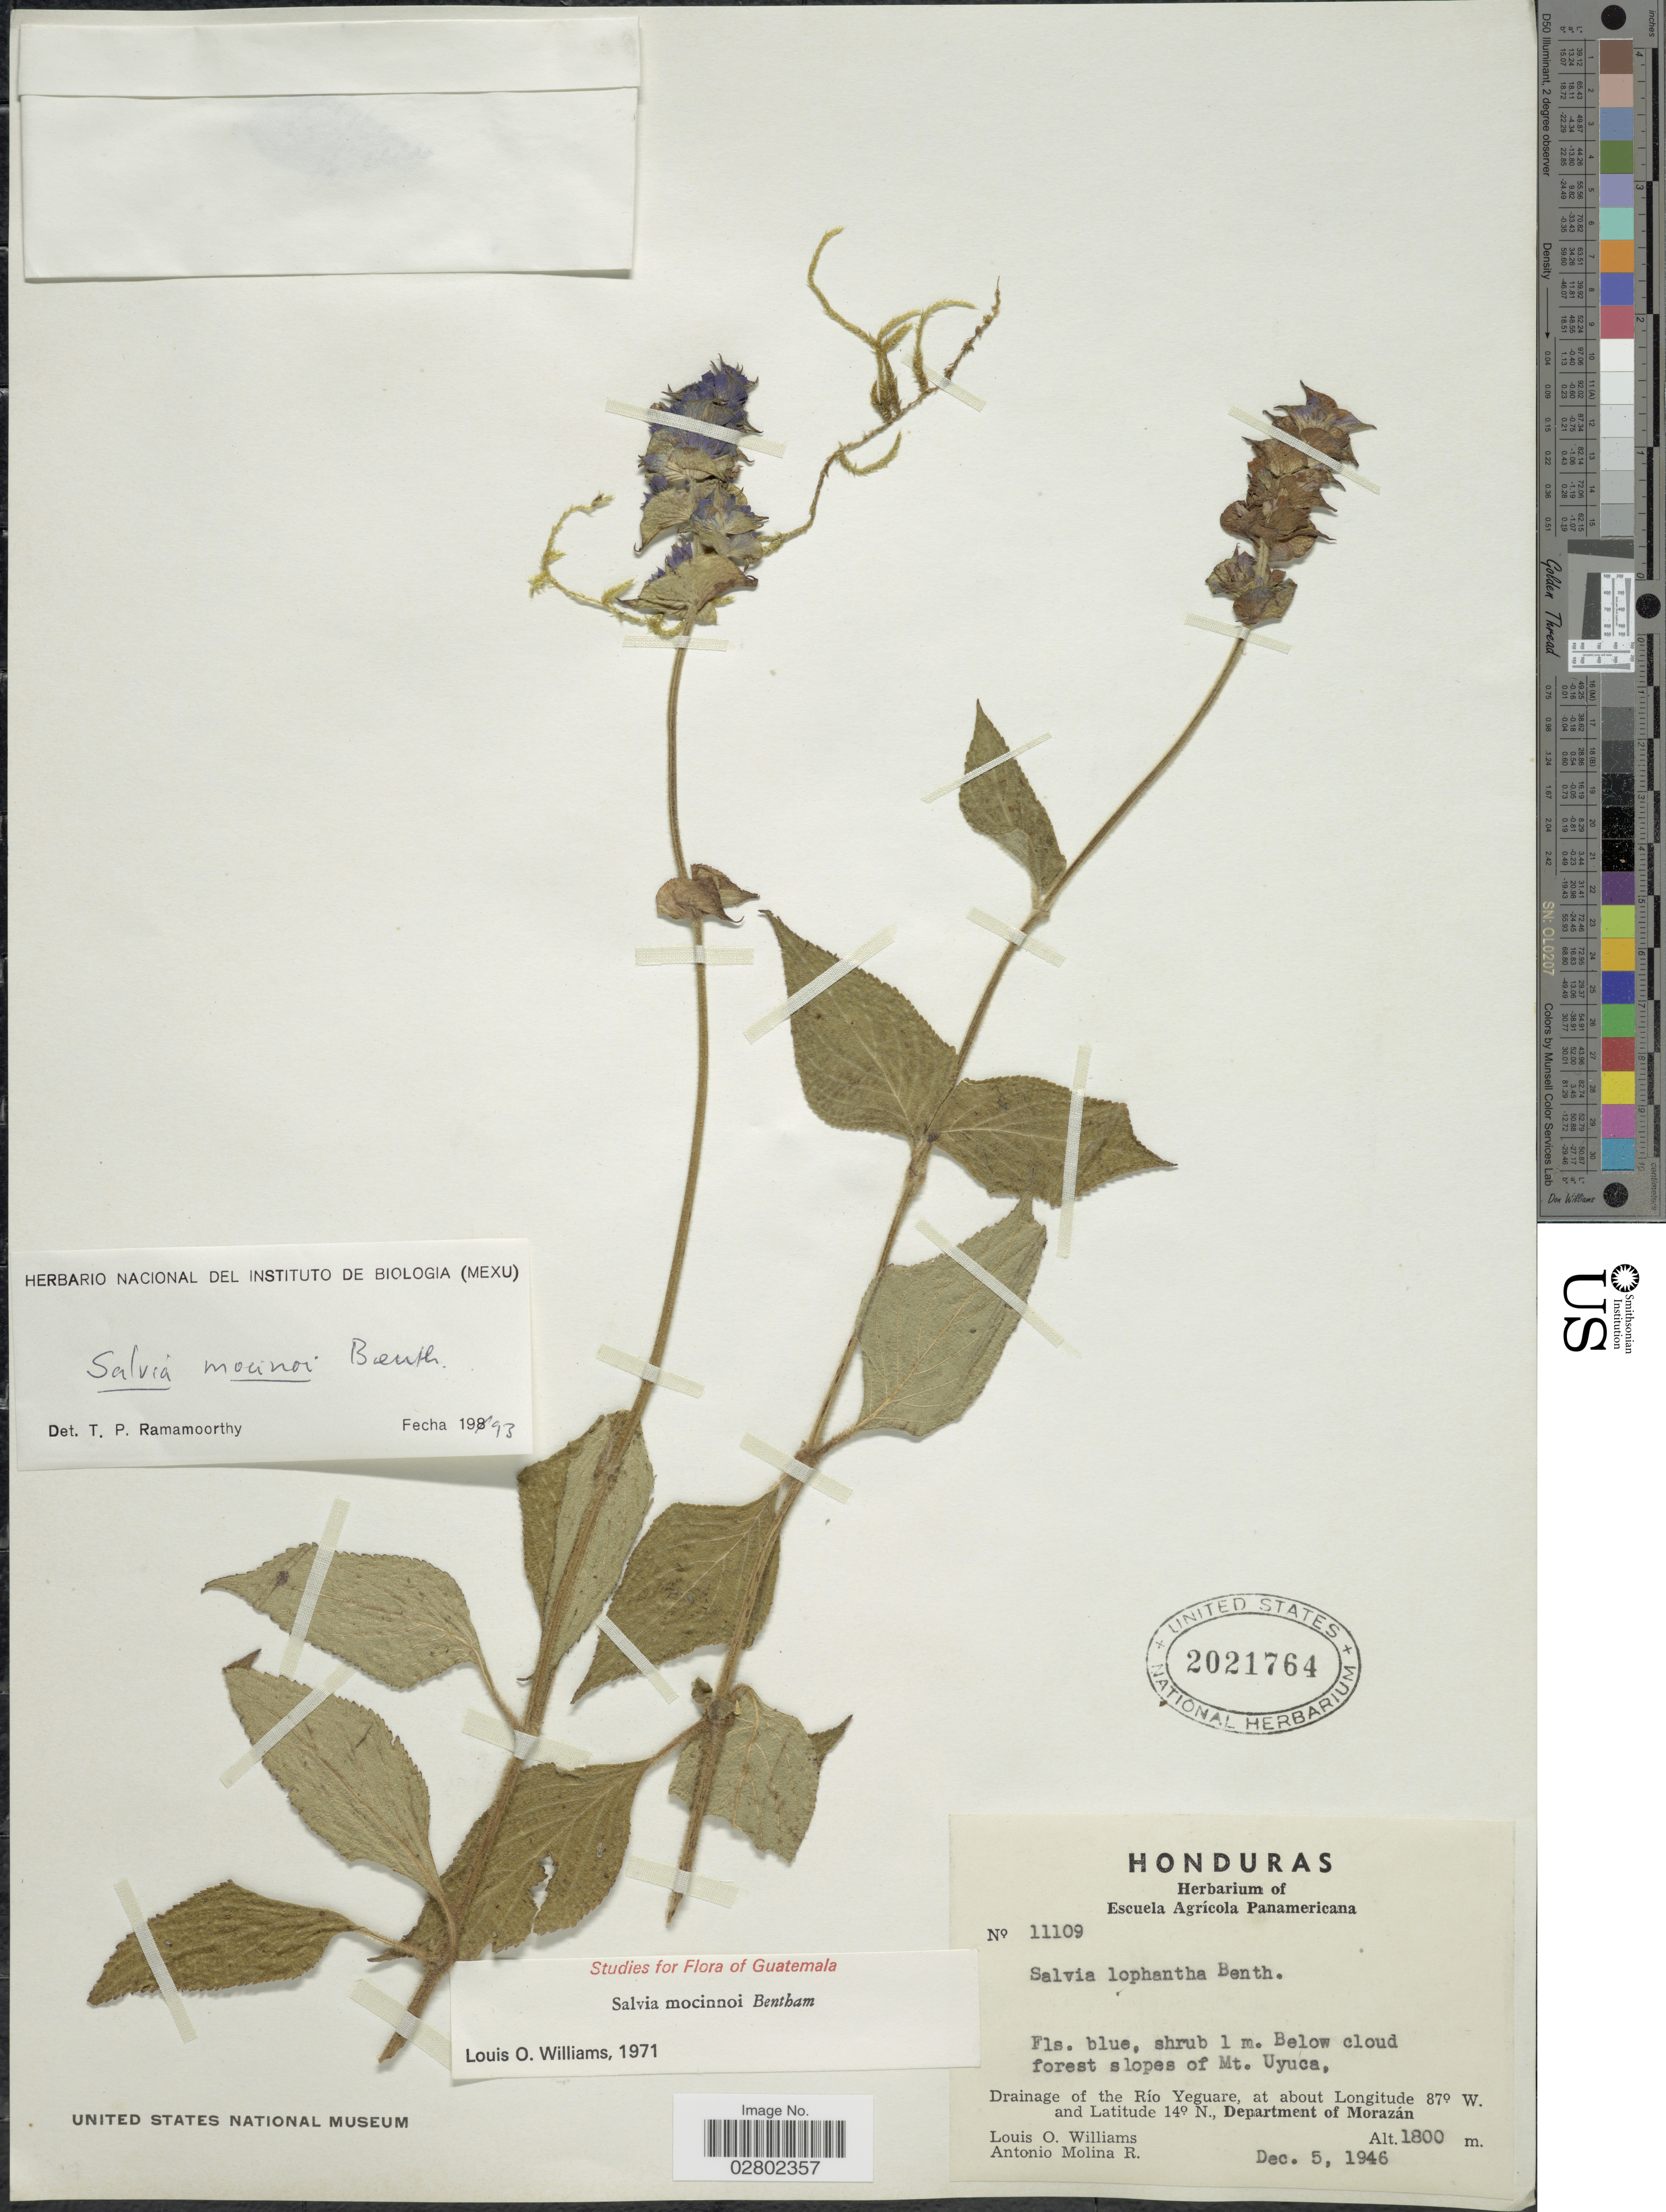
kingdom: Plantae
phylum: Tracheophyta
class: Magnoliopsida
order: Lamiales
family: Lamiaceae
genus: Salvia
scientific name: Salvia mocinoi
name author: Benth.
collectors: L. O. Williams & A. Molina R.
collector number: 11109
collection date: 1946-12-05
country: Honduras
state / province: Fco. Morazán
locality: Below cloud forest slopes of Mt. Uyuca, Drainage of the Río Yeguare. Department of Morazán.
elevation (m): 1800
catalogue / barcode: US 2021764